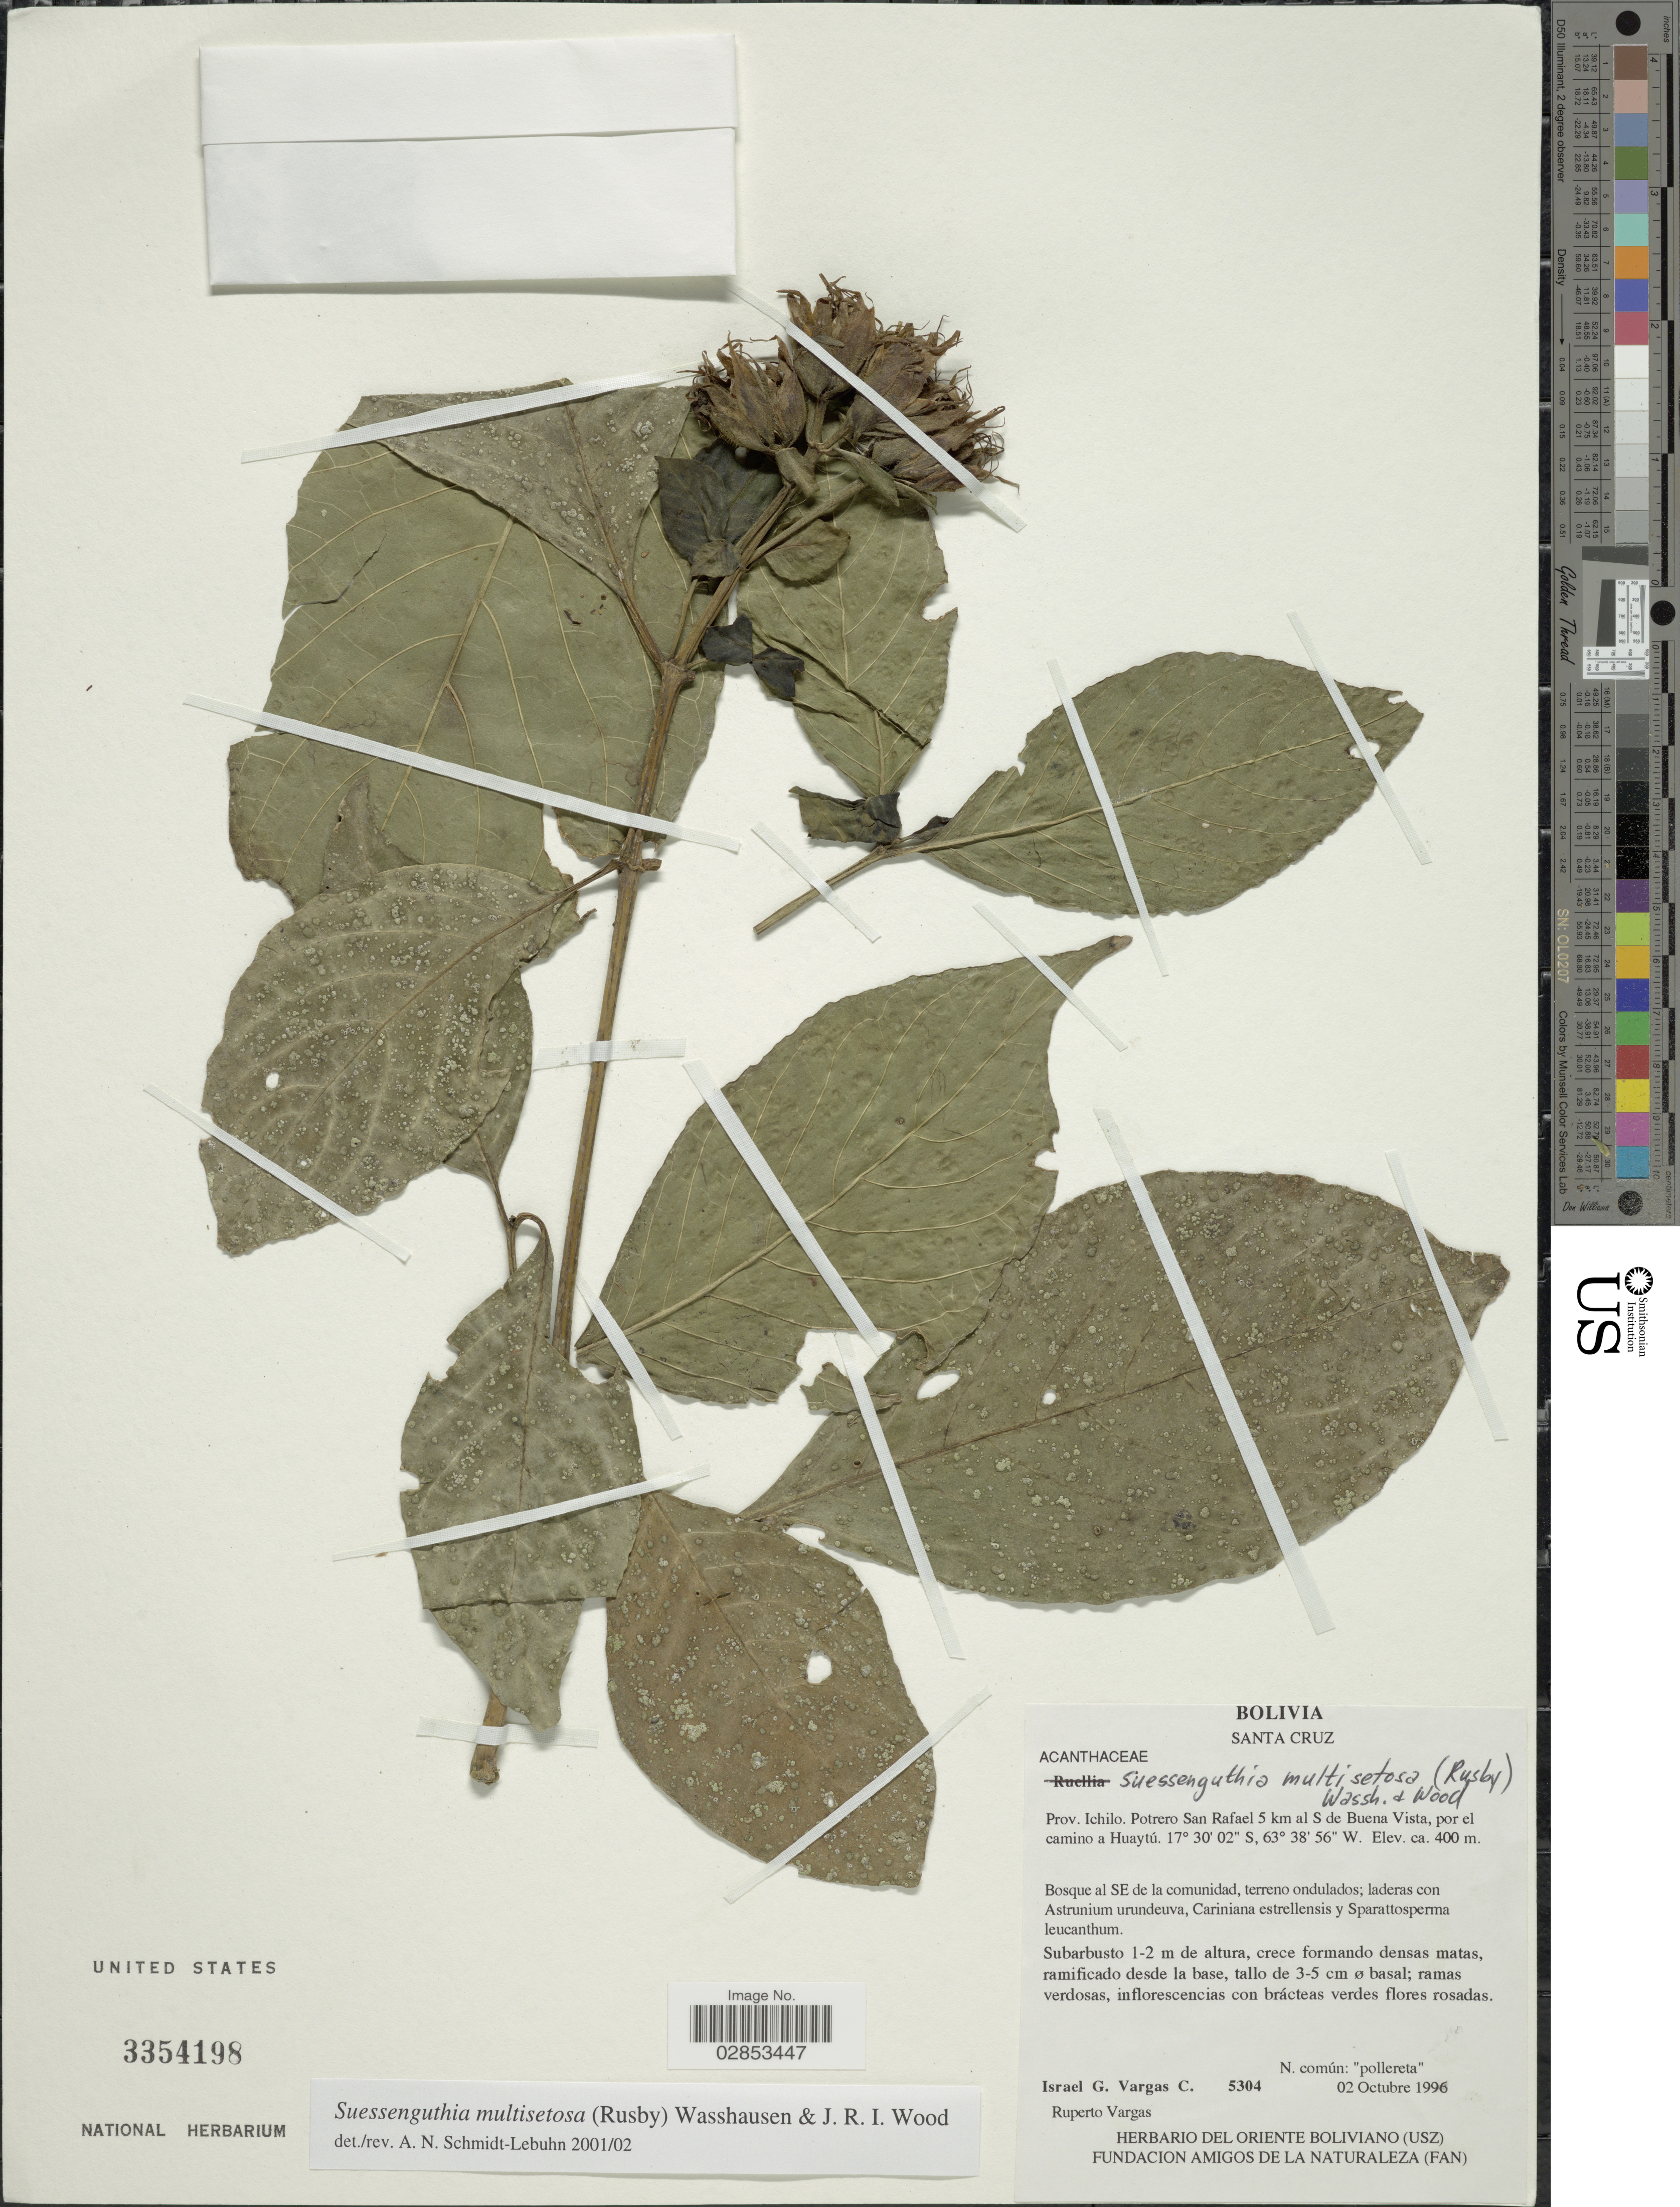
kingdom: Plantae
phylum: Tracheophyta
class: Magnoliopsida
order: Lamiales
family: Acanthaceae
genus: Suessenguthia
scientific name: Suessenguthia multisetosa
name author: (Rusby) Wassh. & J.R.I. Wood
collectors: I. G. Vargas C. & R. Vargas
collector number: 5304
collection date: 1996-10-02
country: Bolivia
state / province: Santa Cruz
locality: Prov. Ichilo. Potrero San Rafael 5 km al S de Buena Vista, por el camino a Huaytú. Bosque al SE de la comunidad.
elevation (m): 400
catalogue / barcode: US 3354198